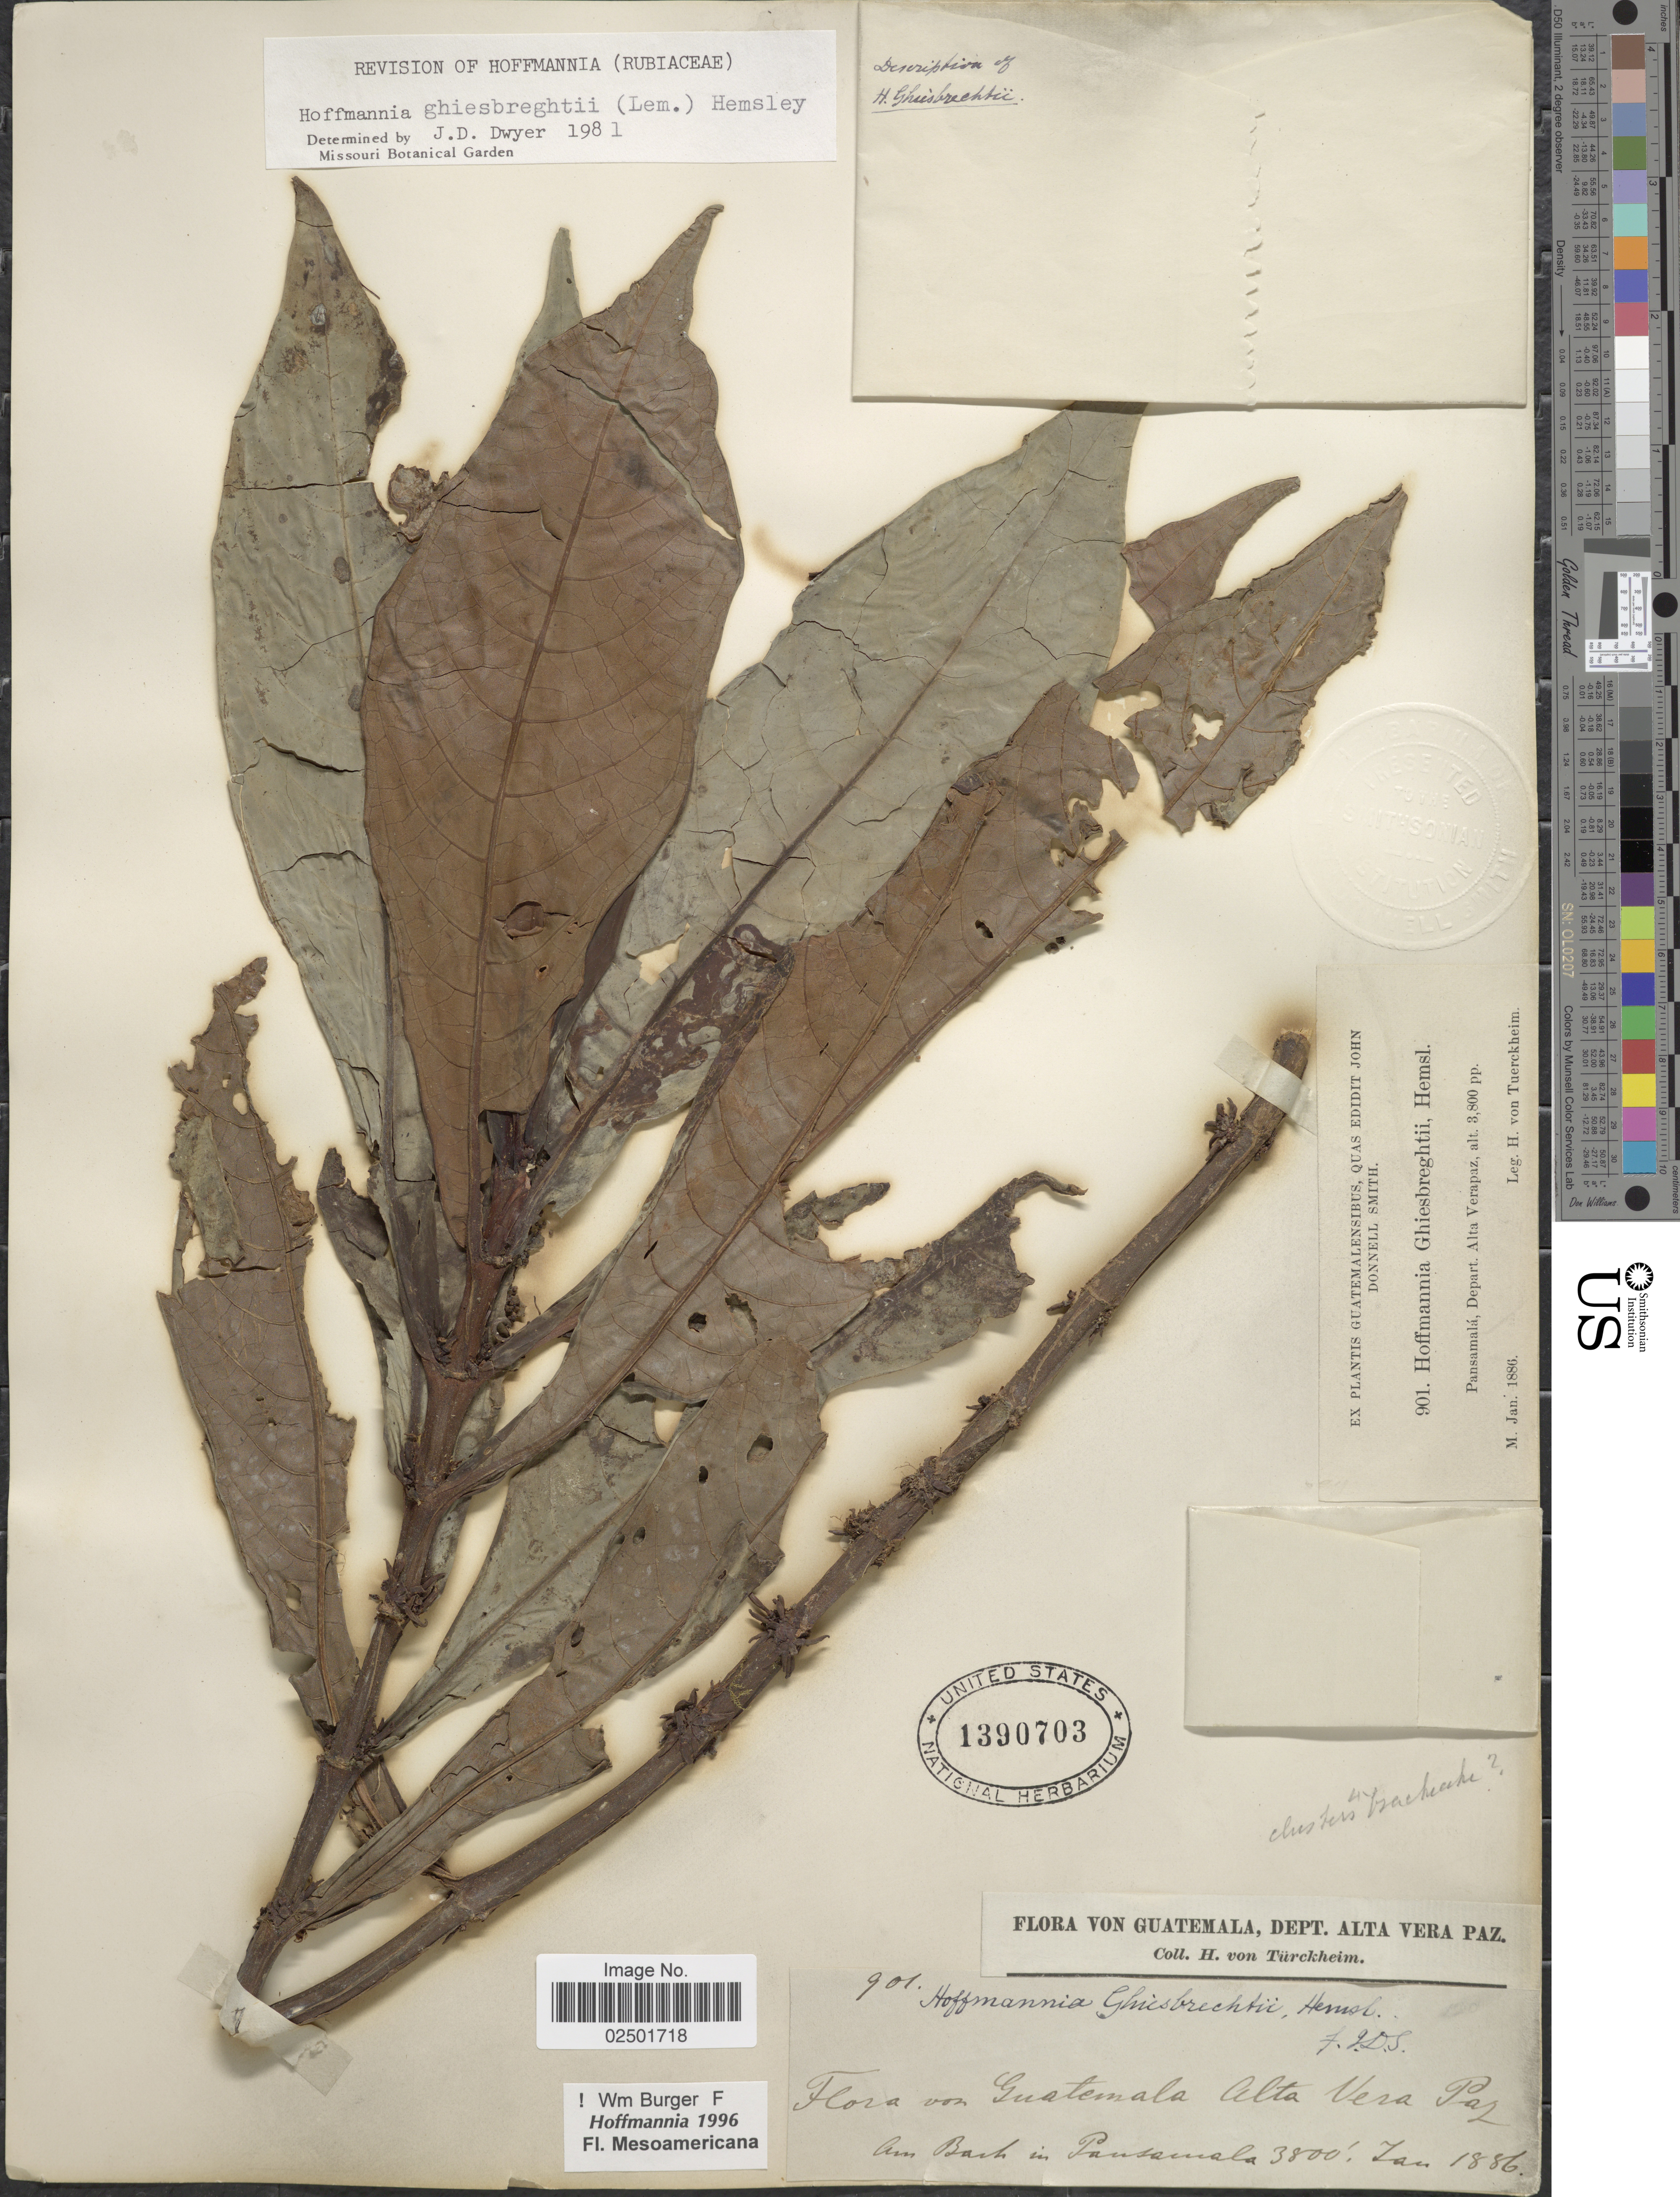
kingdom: Plantae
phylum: Tracheophyta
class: Magnoliopsida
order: Gentianales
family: Rubiaceae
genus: Hoffmannia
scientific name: Hoffmannia ghiesbreghtii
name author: (Lem.) Hemsl.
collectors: H. von Türckheim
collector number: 901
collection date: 1886-01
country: Guatemala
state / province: Alta Verapaz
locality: Pansamalá, Depart. Alta Verapaz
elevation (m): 1158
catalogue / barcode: US 1390703